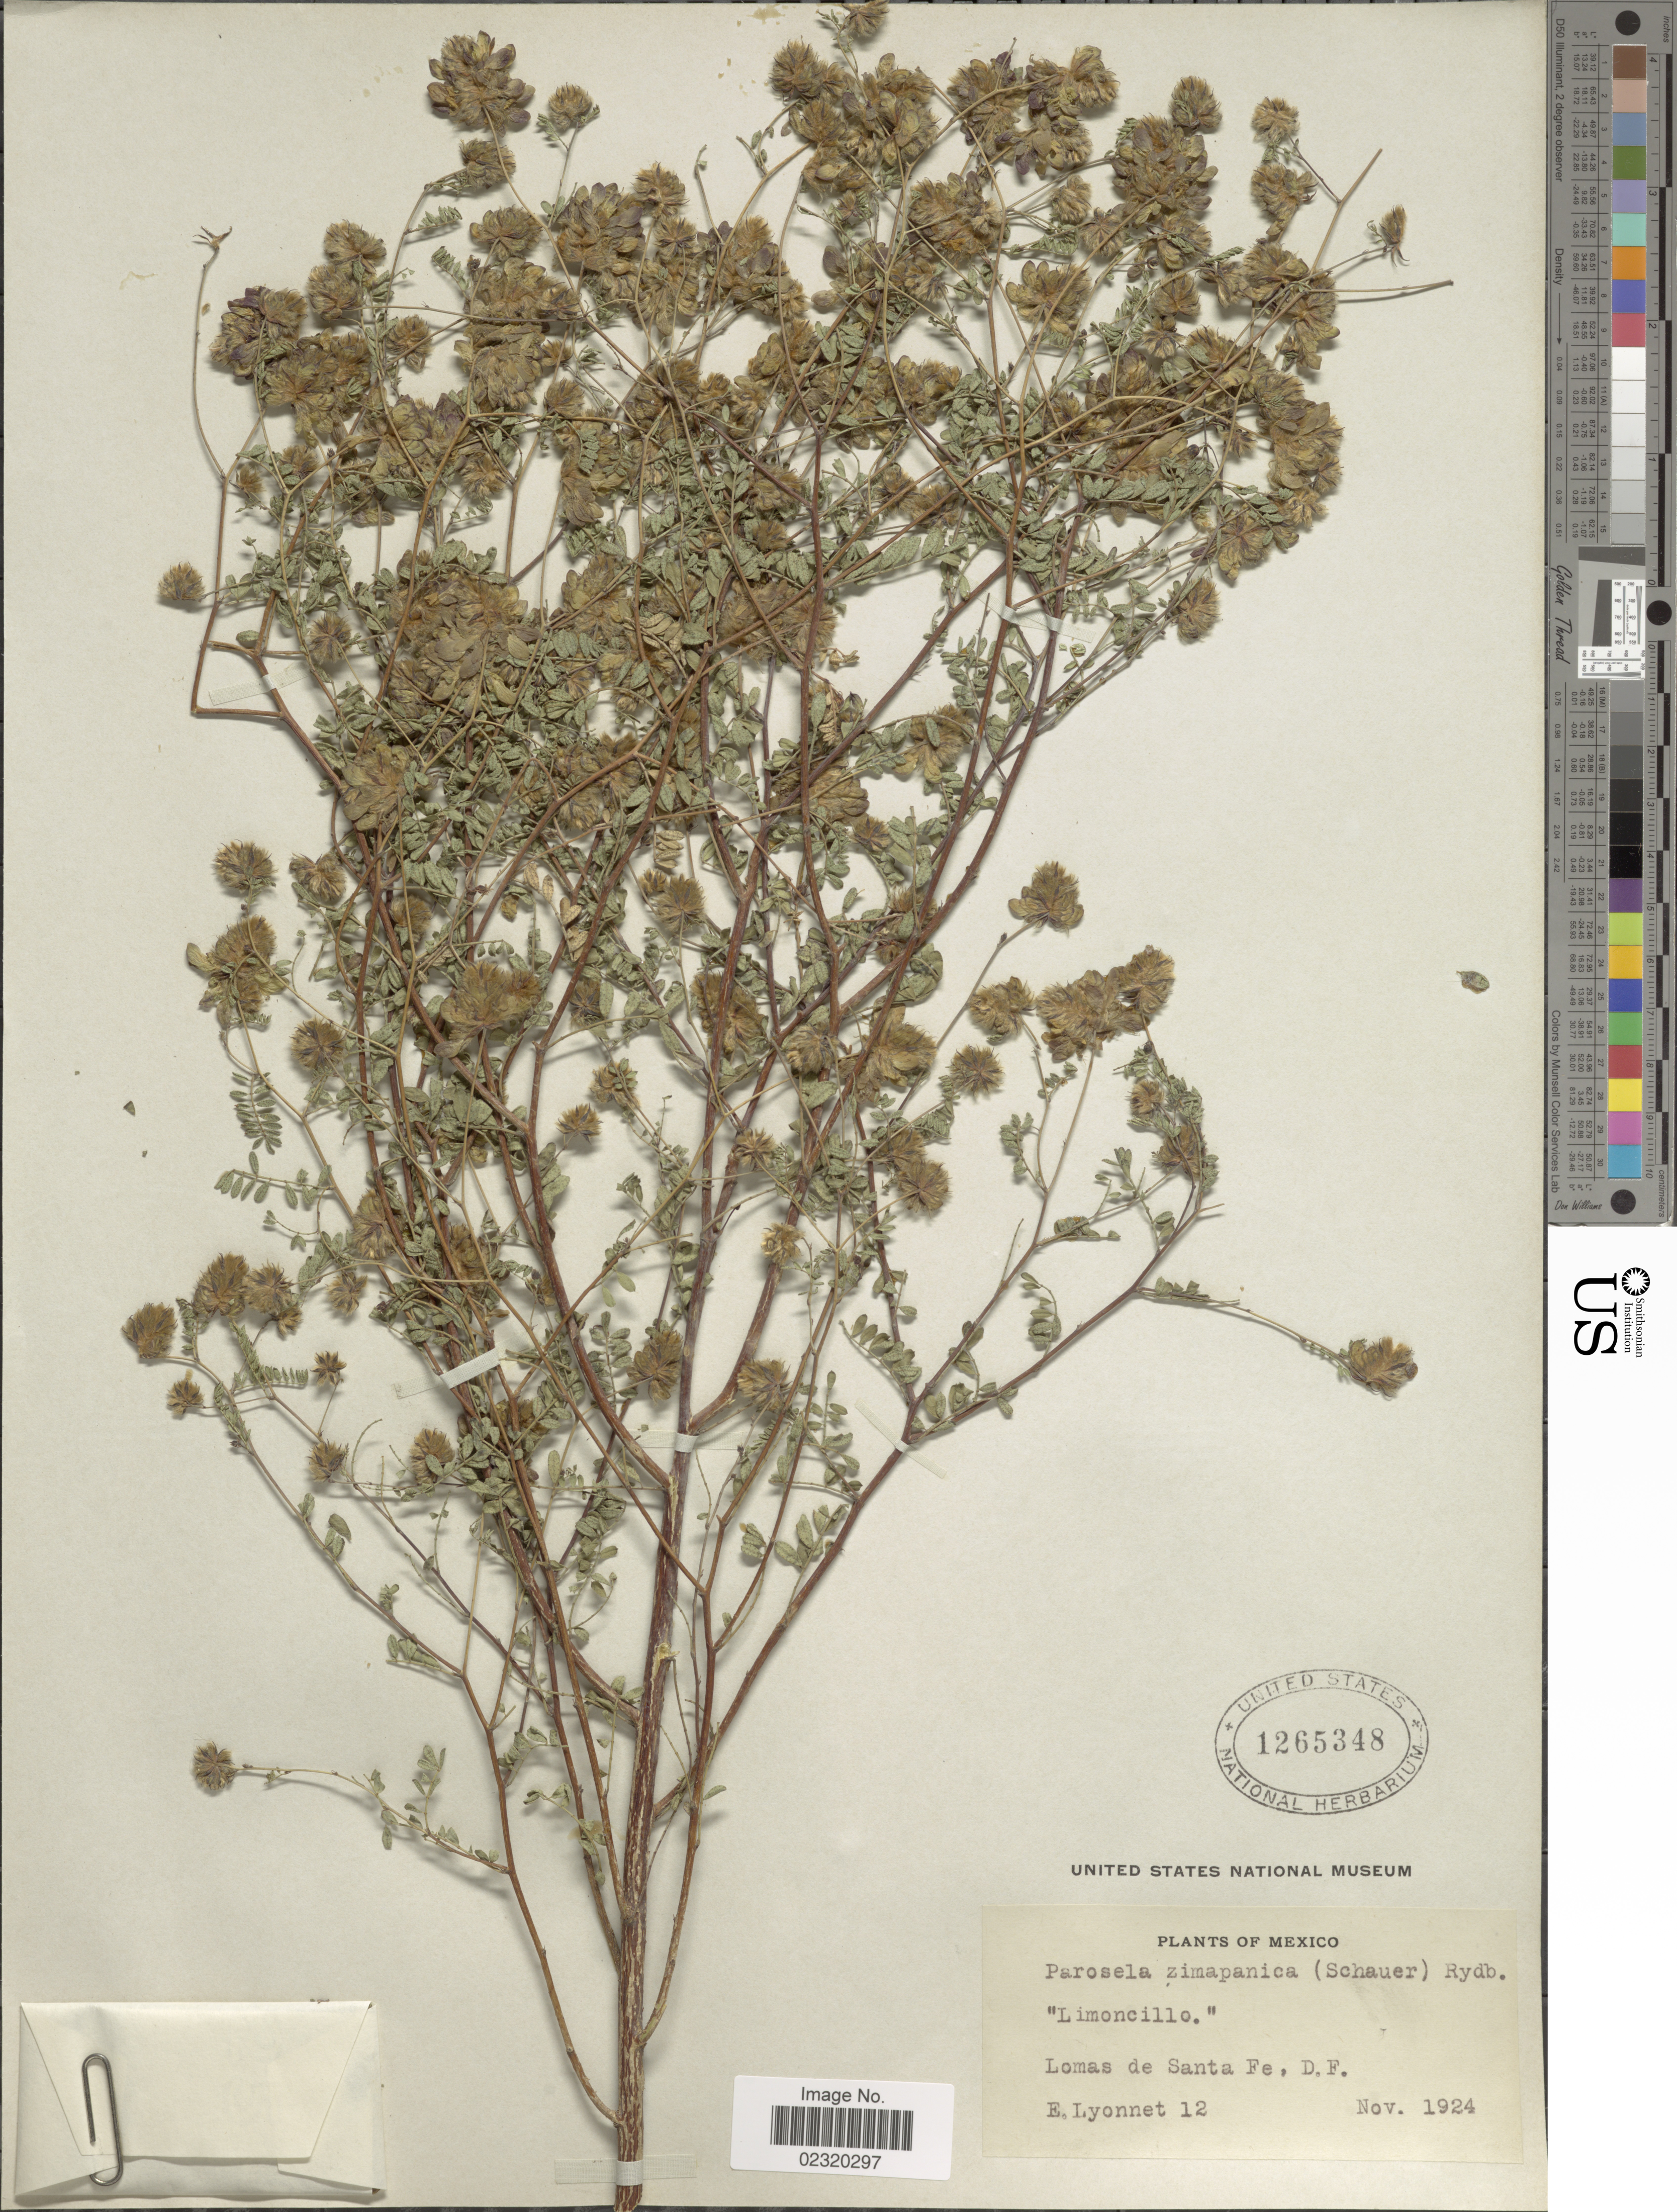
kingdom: Plantae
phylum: Tracheophyta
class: Magnoliopsida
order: Fabales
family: Fabaceae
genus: Dalea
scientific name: Dalea zimapanica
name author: S. Schauer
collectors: E. Lyonnet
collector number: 12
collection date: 1924-11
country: Mexico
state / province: Distrito Federal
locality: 'Limoncillo', Lomas de Santa Fe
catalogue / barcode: US 1265348